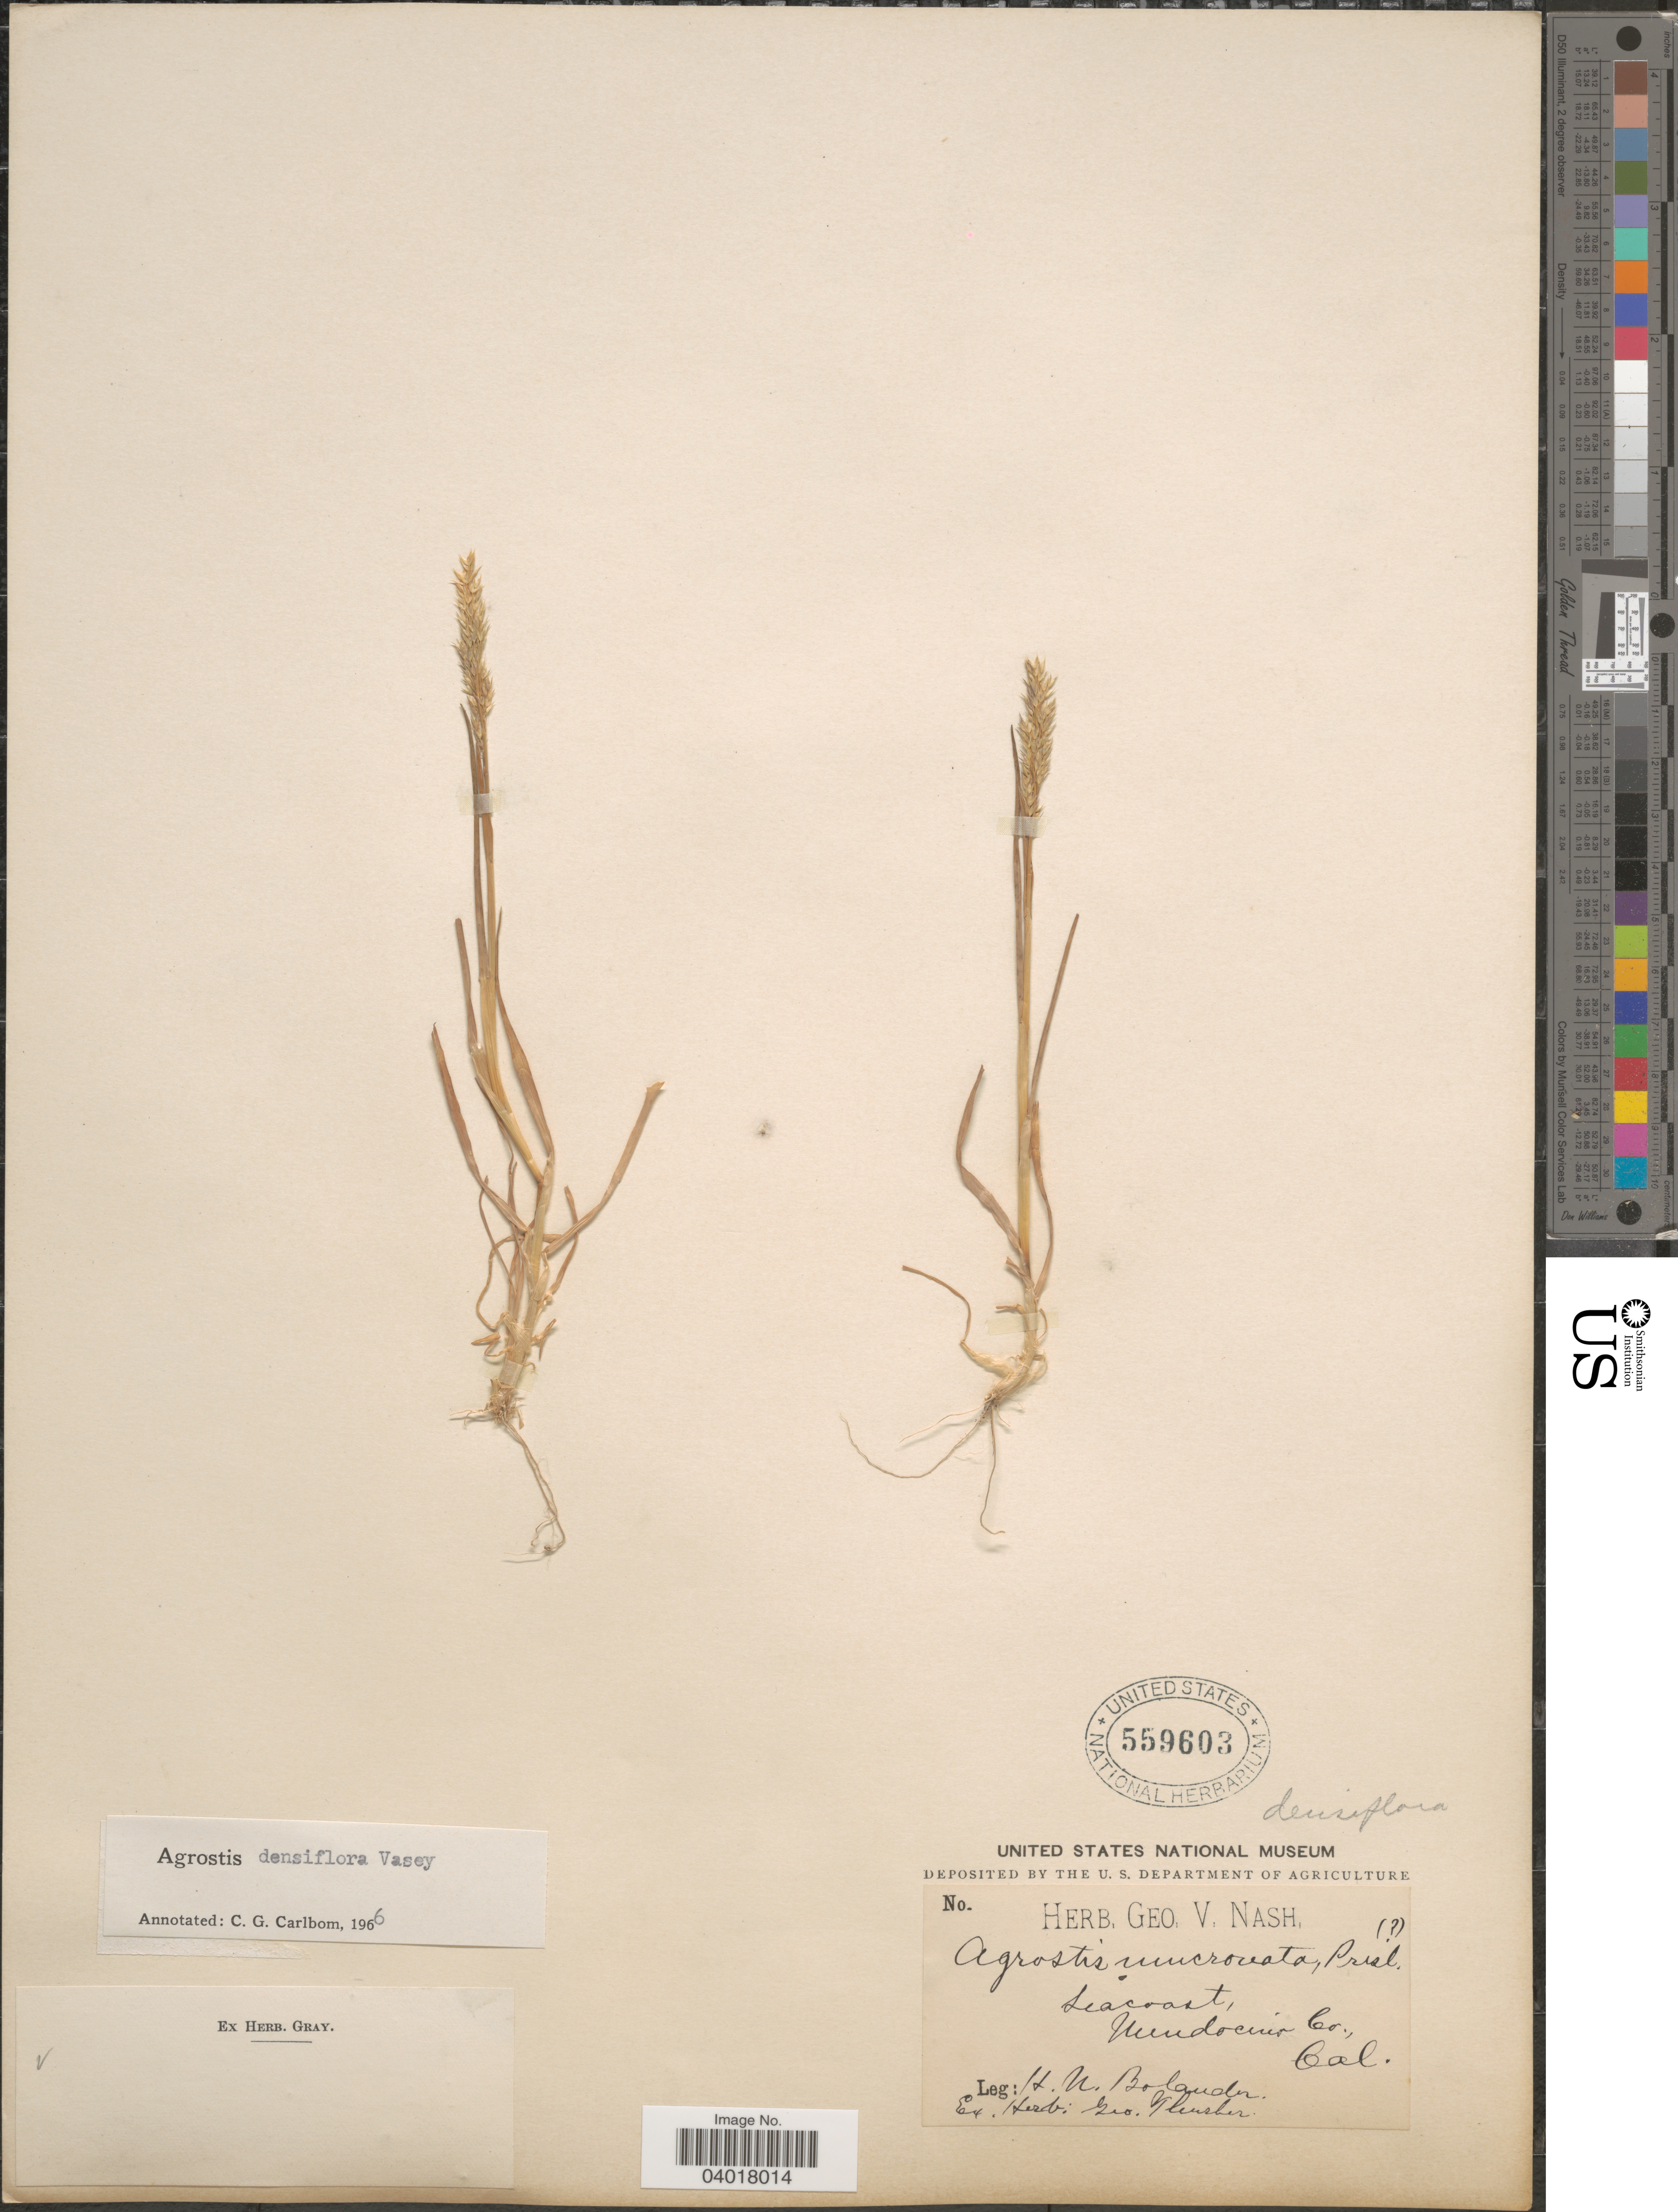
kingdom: Plantae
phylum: Tracheophyta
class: Liliopsida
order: Poales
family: Poaceae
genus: Agrostis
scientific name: Agrostis densiflora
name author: Vasey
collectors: H. Bolander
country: United States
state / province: California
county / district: Mendocino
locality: Seacoast, Mendocino Co.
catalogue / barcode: US 559603